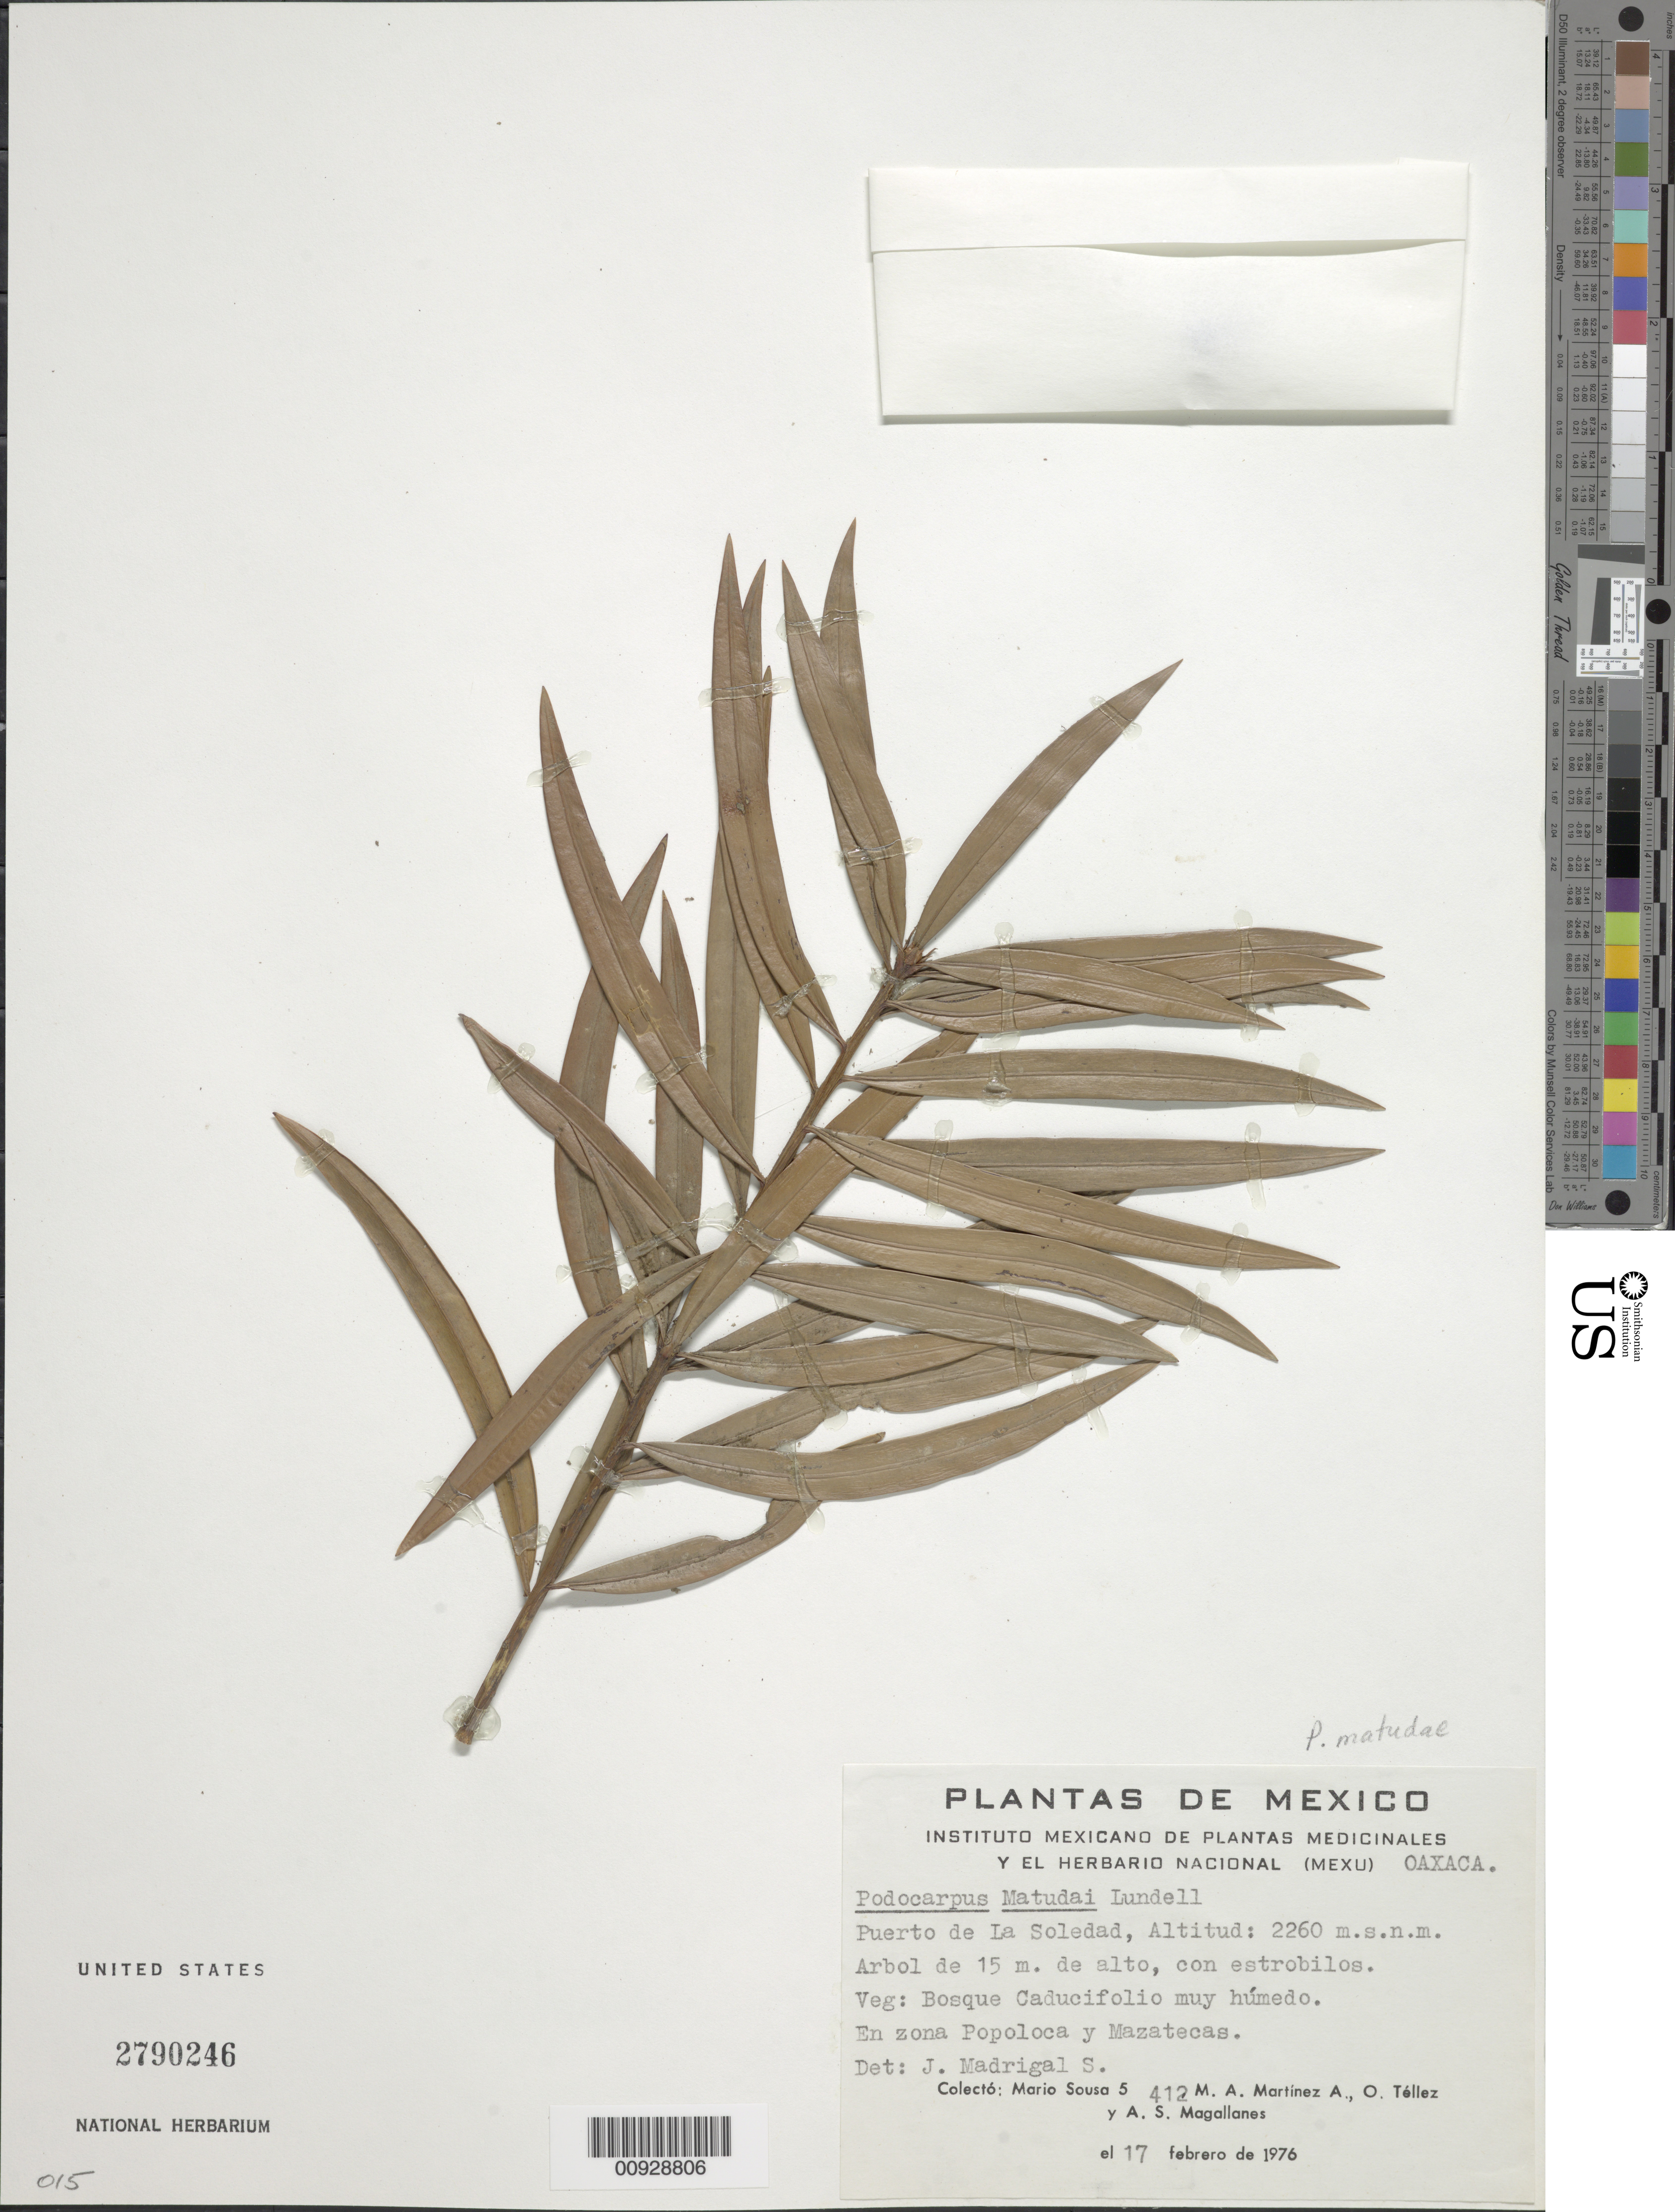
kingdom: Plantae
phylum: Tracheophyta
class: Pinopsida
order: Pinales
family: Podocarpaceae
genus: Podocarpus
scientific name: Podocarpus matudae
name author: Lundell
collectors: M. Sousa S., M. A. Martínez Alfaro, O. Téllez V. & A. Magallanes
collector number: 5412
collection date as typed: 17 Feb 1976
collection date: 1976-02-17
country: Mexico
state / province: Oaxaca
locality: Puerto de La Soledad. En zona Popoloca y Mazatecas.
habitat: Bosque Caducifolio muy húmedo.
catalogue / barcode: US 2790246